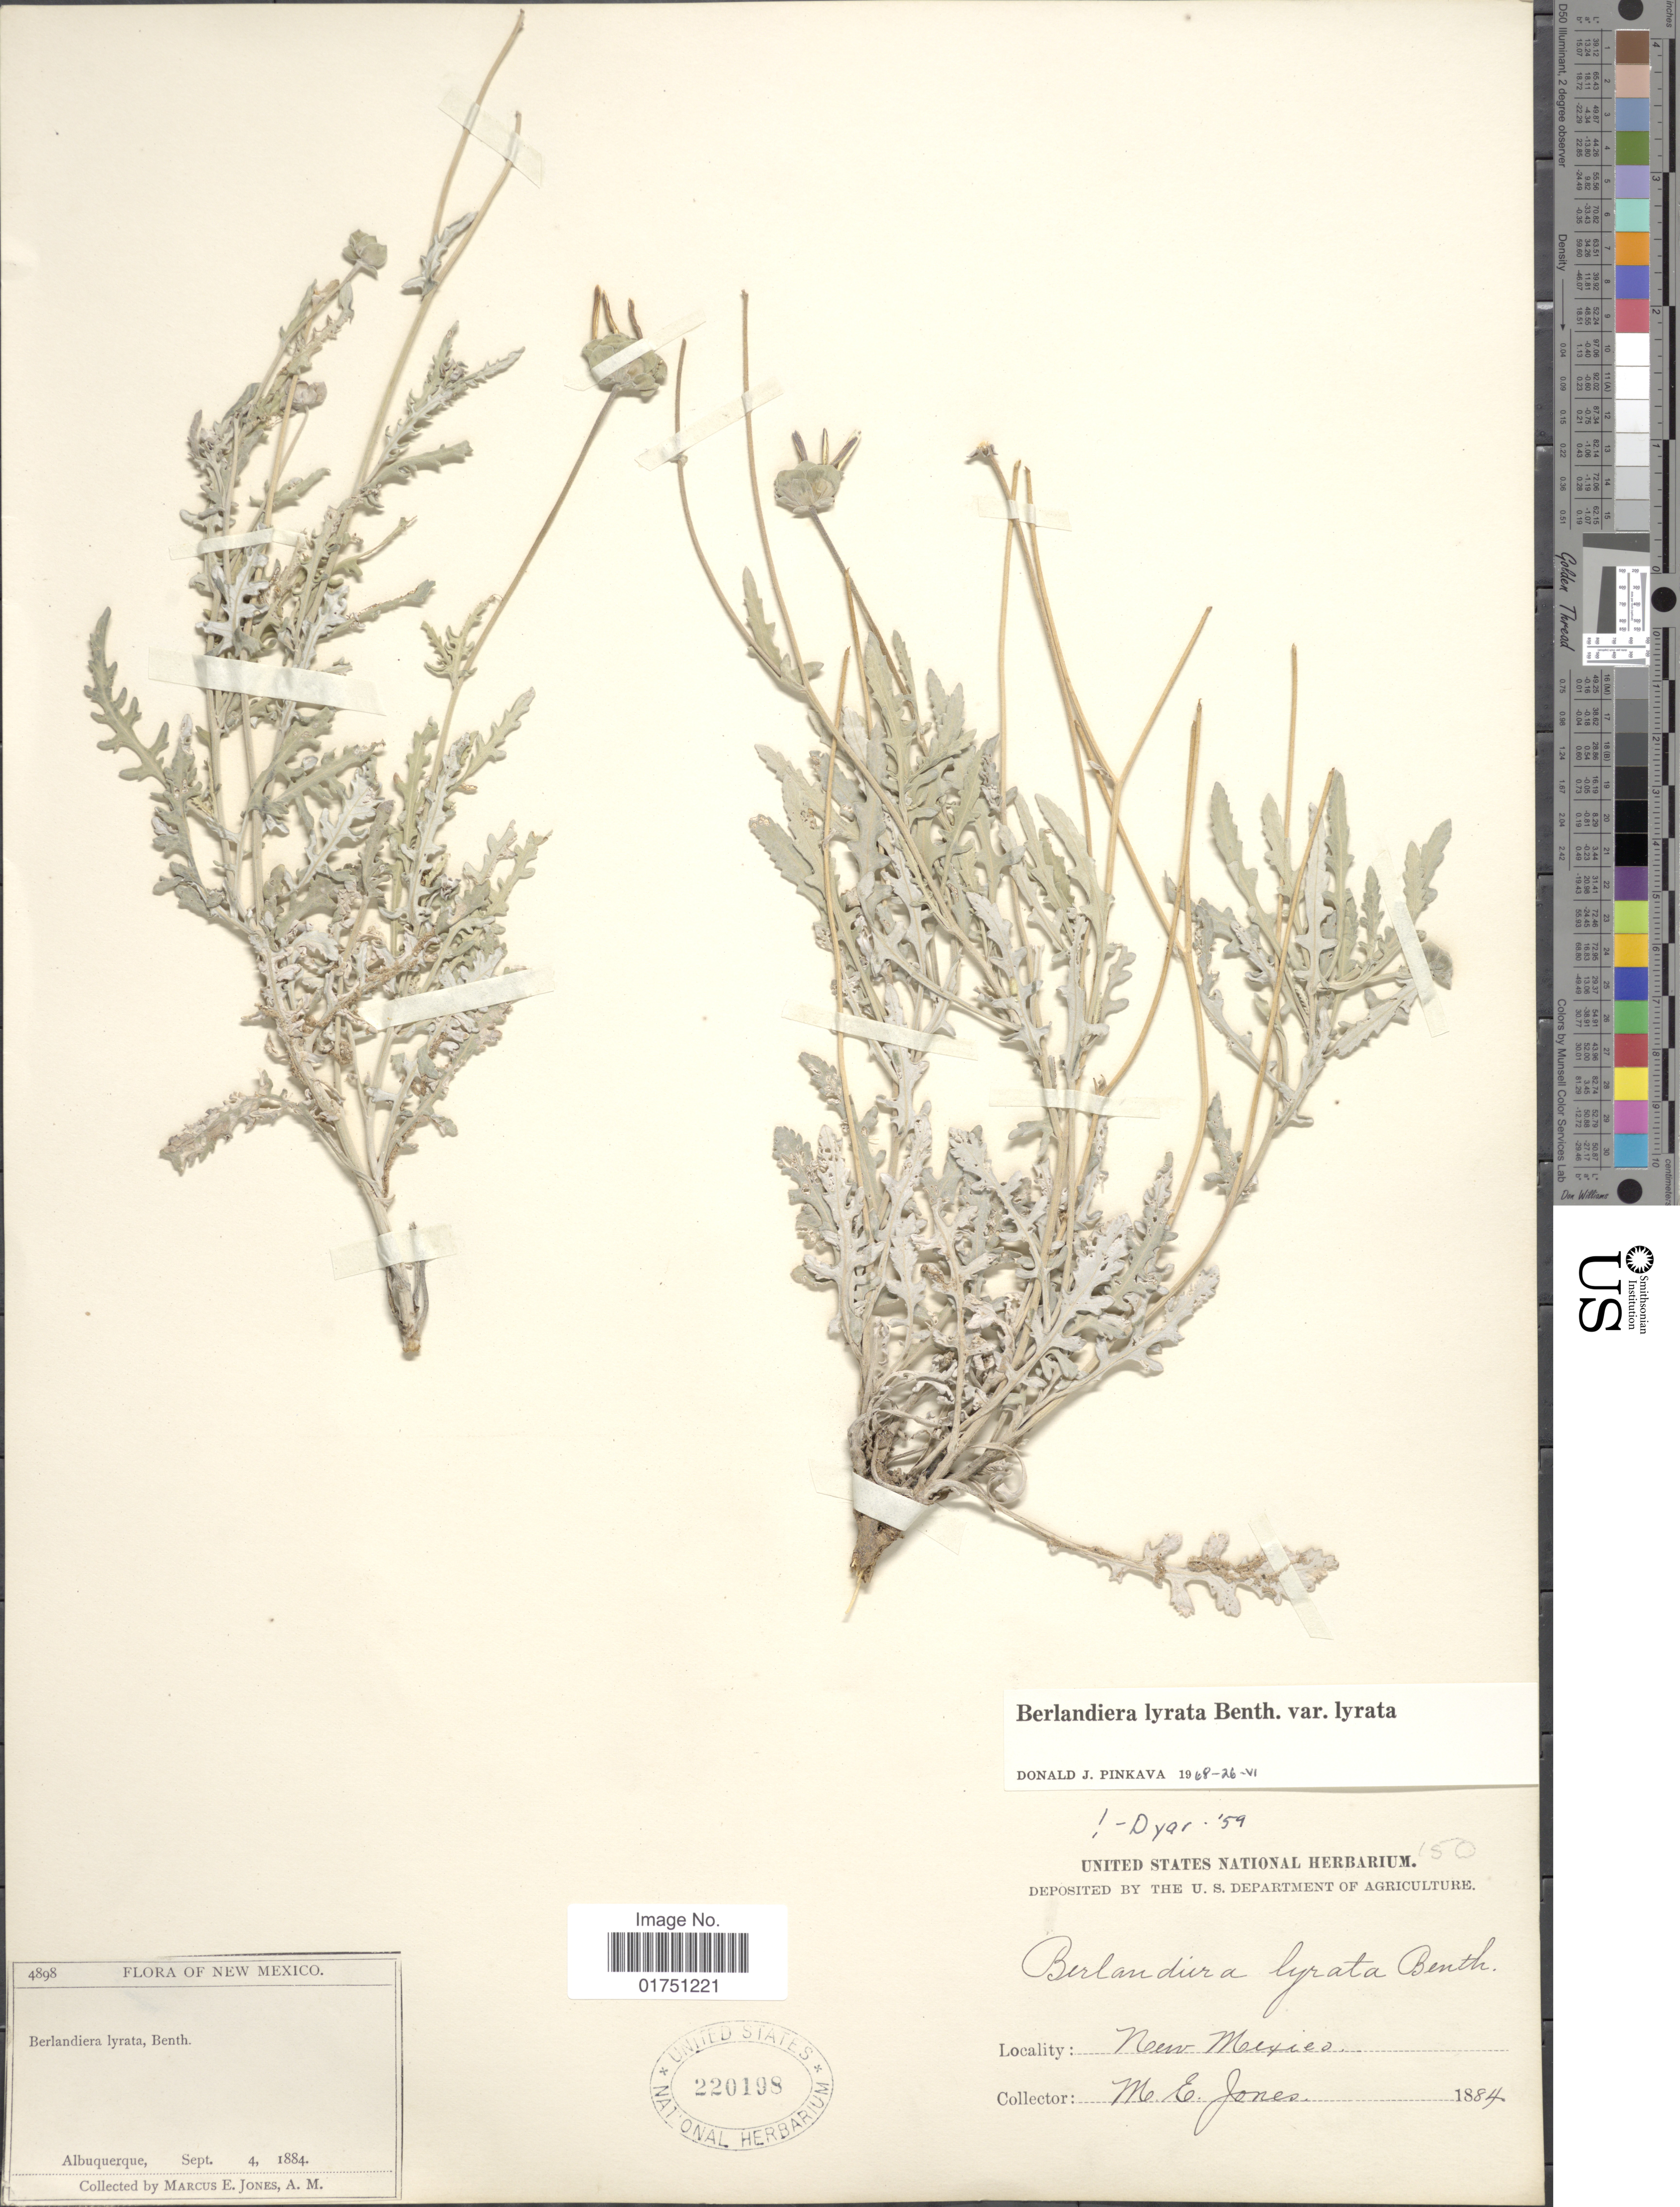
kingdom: Plantae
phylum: Tracheophyta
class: Magnoliopsida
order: Asterales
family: Asteraceae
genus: Berlandiera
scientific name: Berlandiera lyrata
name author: Benth.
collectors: M. E. Jones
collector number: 4898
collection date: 1884-09-04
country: United States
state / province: New Mexico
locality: Albuquerque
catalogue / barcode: US 220198